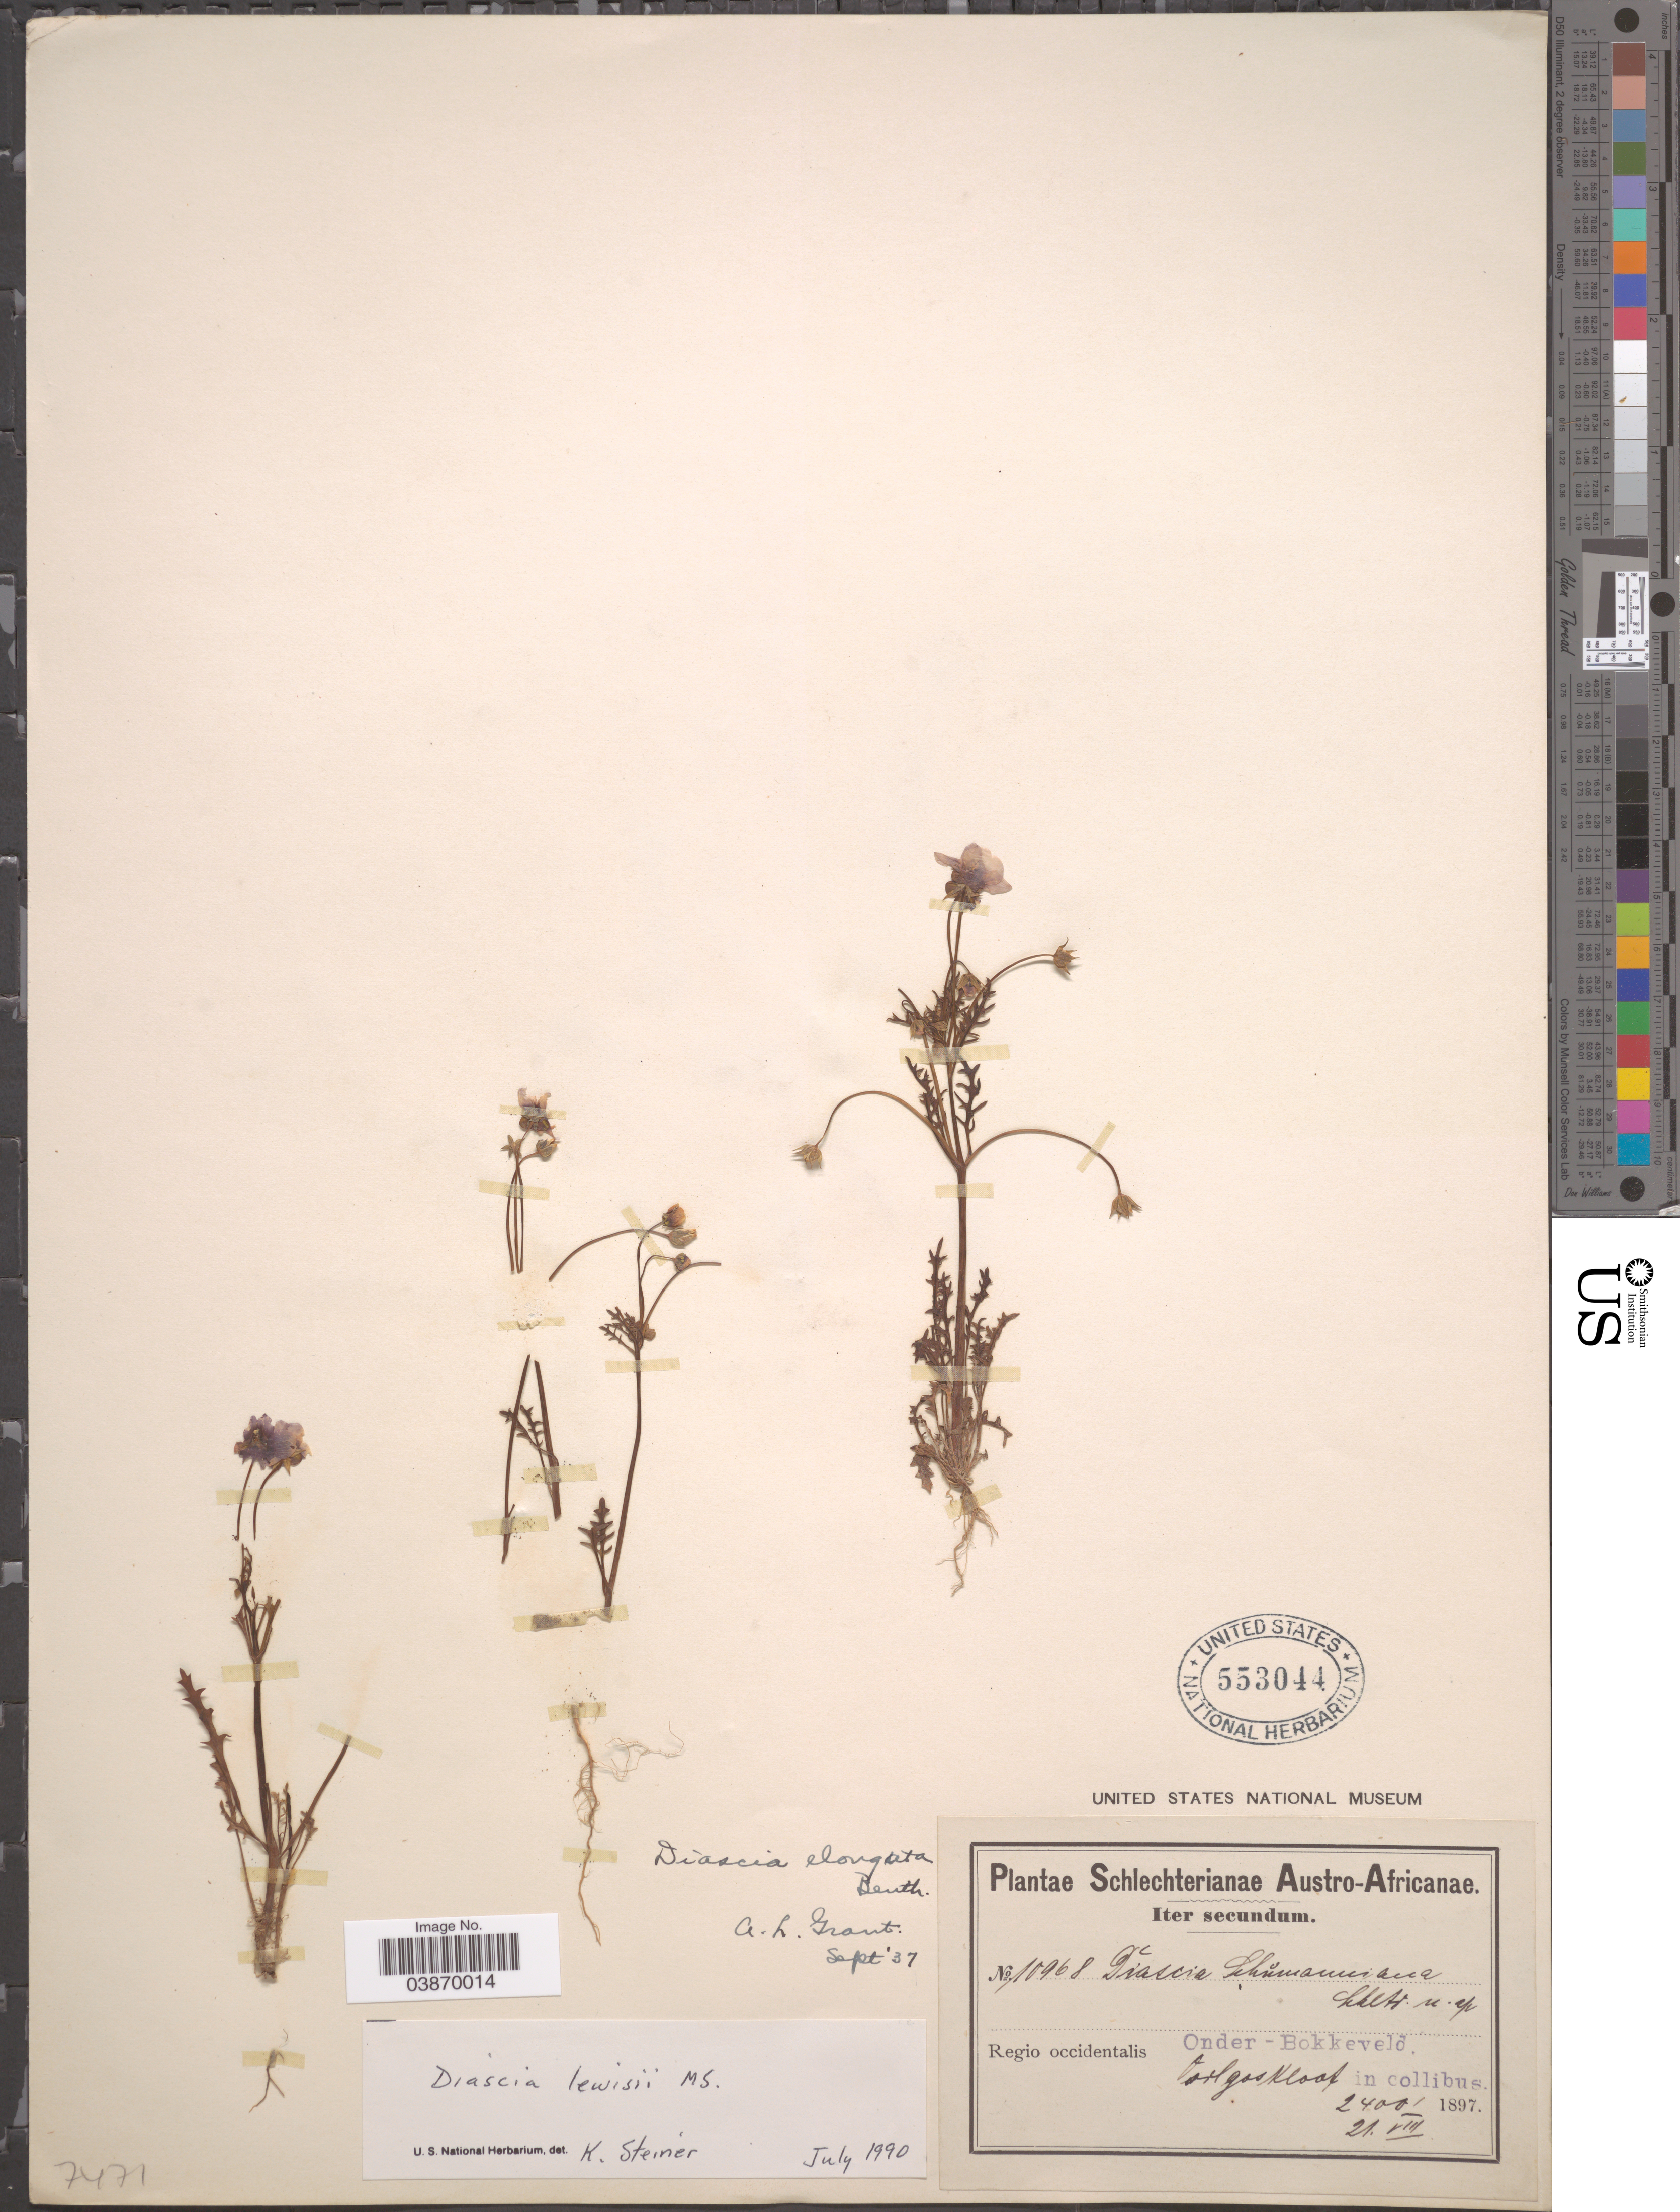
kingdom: Plantae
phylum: Tracheophyta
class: Magnoliopsida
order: Lamiales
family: Scrophulariaceae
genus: Diascia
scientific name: Diascia lewisiae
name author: K.E. Steiner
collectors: Schlechter, --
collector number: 10968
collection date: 1897-08-21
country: South Africa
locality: Austro-Africanae. Regio occidentalis. Onder-Bokkeveld. Oostgost Kloof.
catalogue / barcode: US 553044